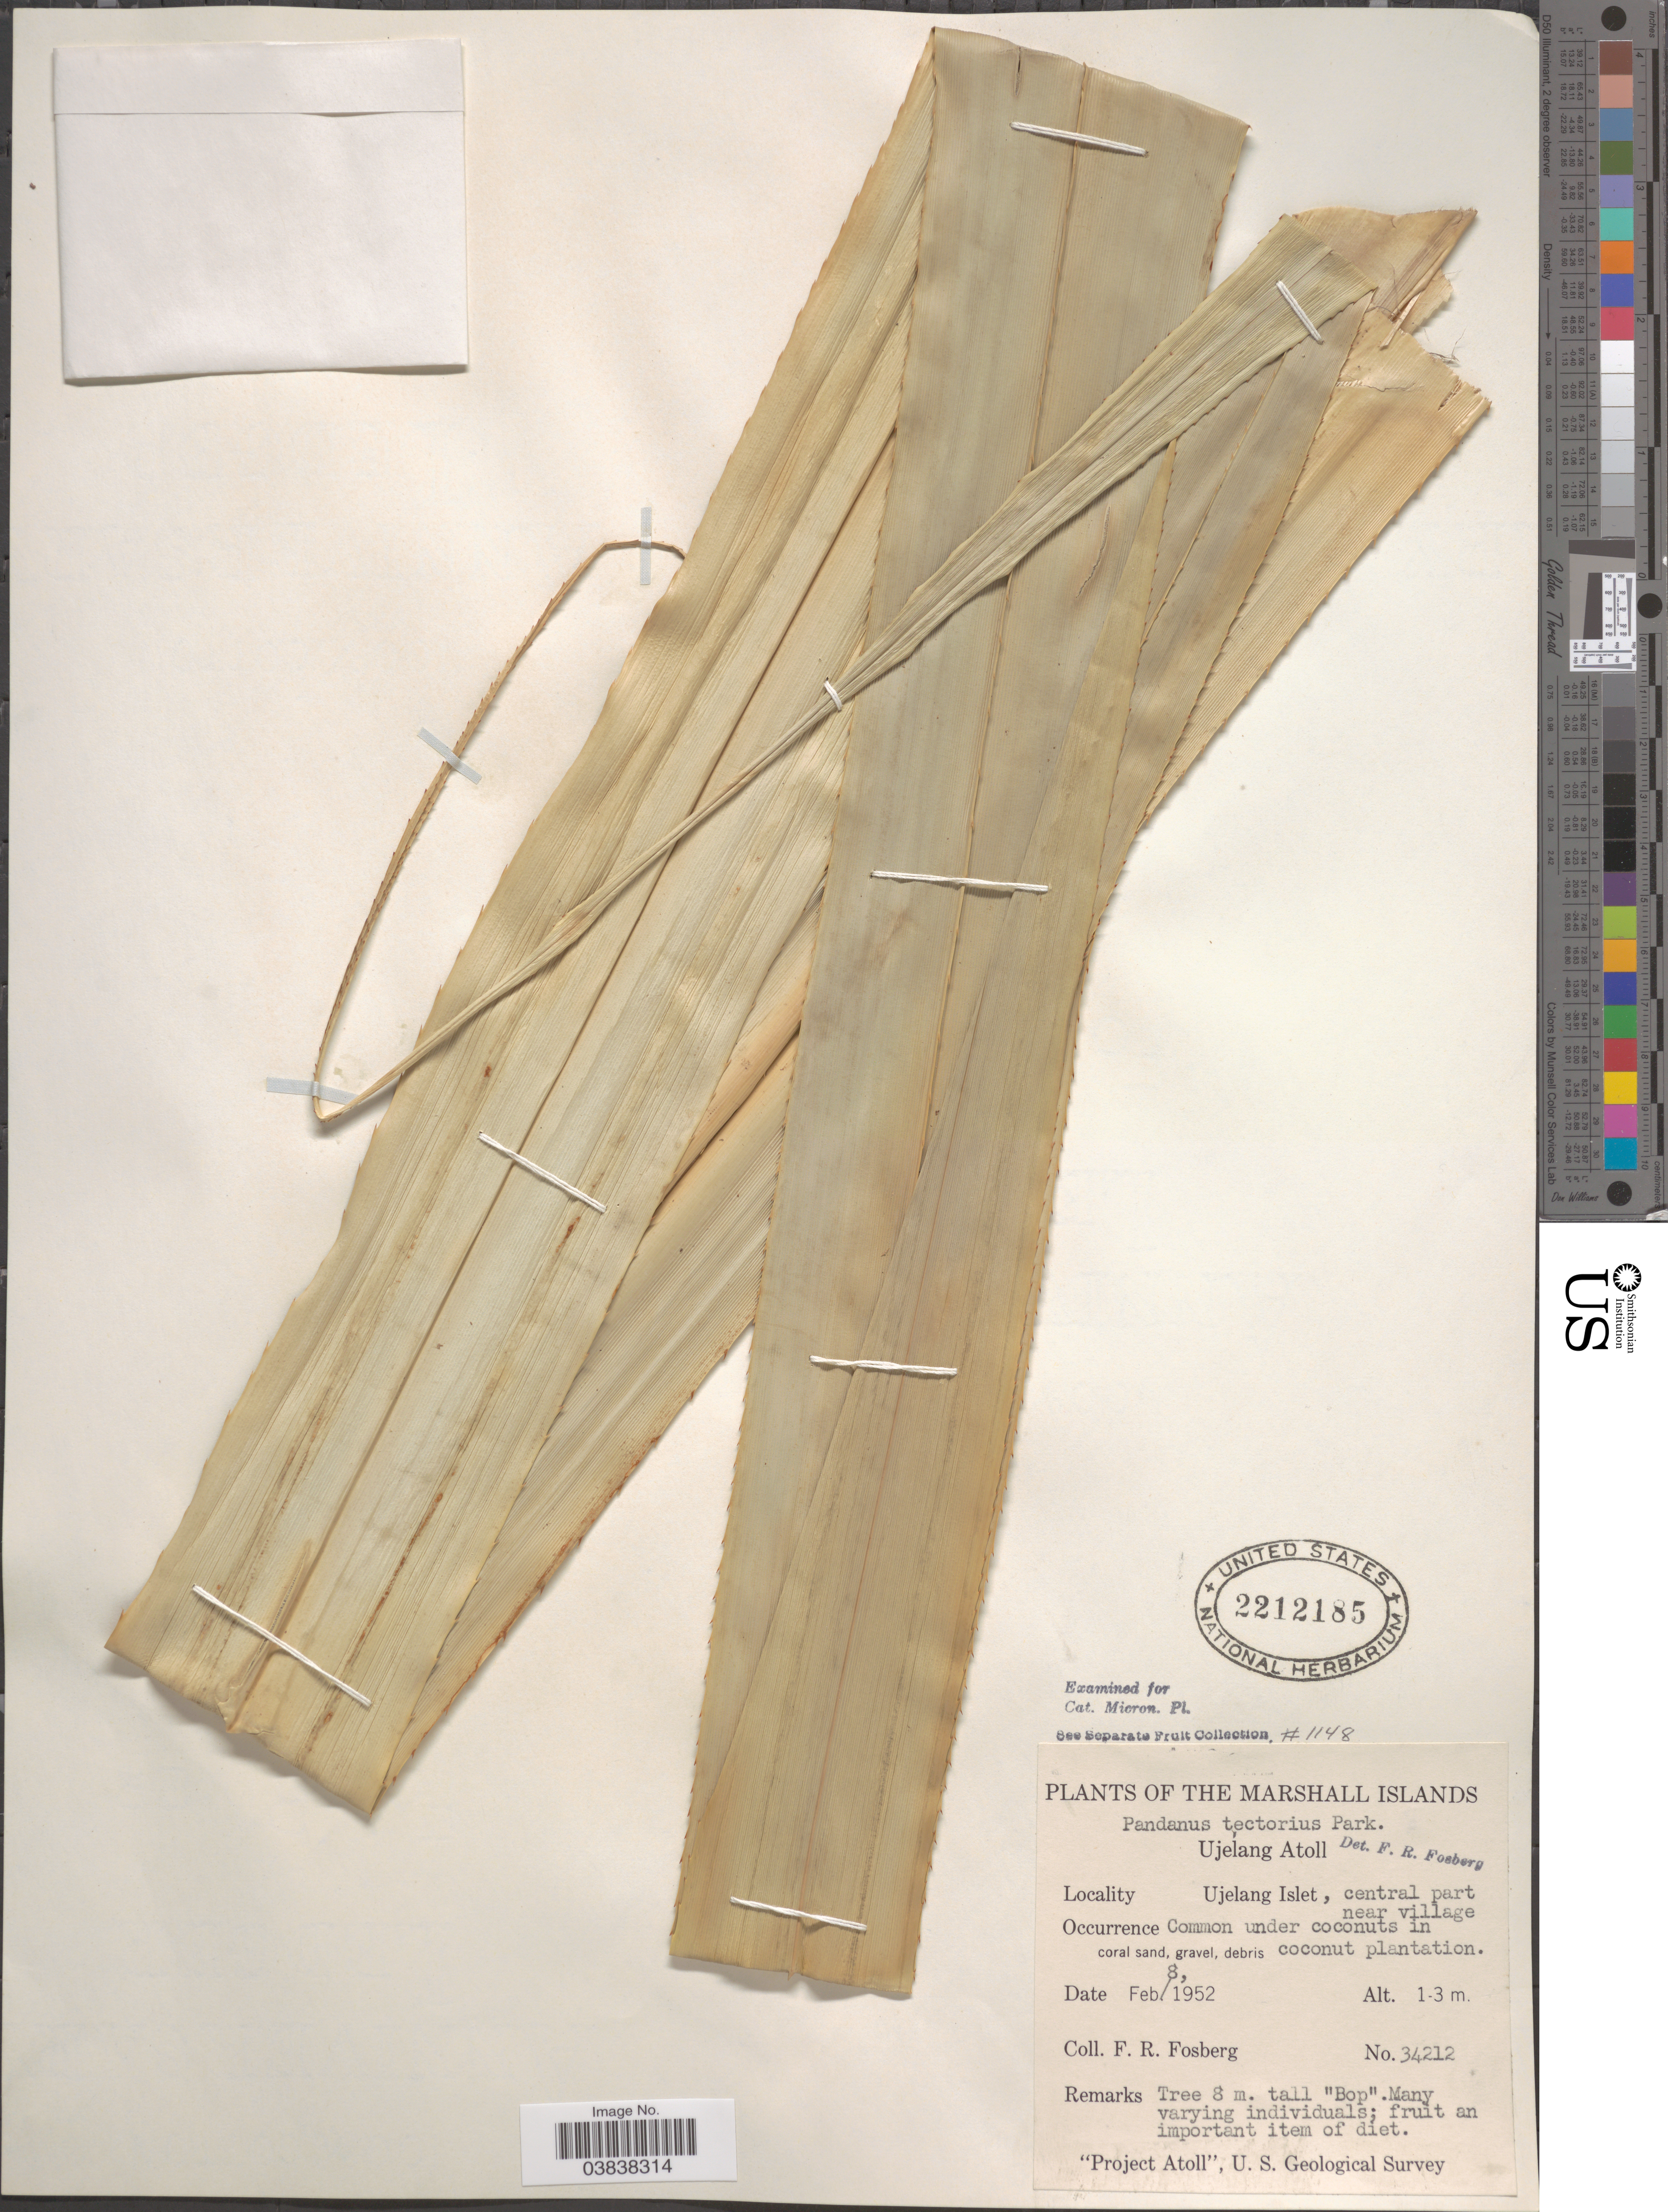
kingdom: Plantae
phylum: Tracheophyta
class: Liliopsida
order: Pandanales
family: Pandanaceae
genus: Pandanus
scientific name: Pandanus pulposus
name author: (Warb.) Martelli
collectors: F. R. Fosberg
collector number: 34212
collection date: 1952-02-08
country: Marshall Islands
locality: Ujelang Atoll. Ujelang Islet, central part near village.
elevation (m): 1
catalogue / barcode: US 2212185